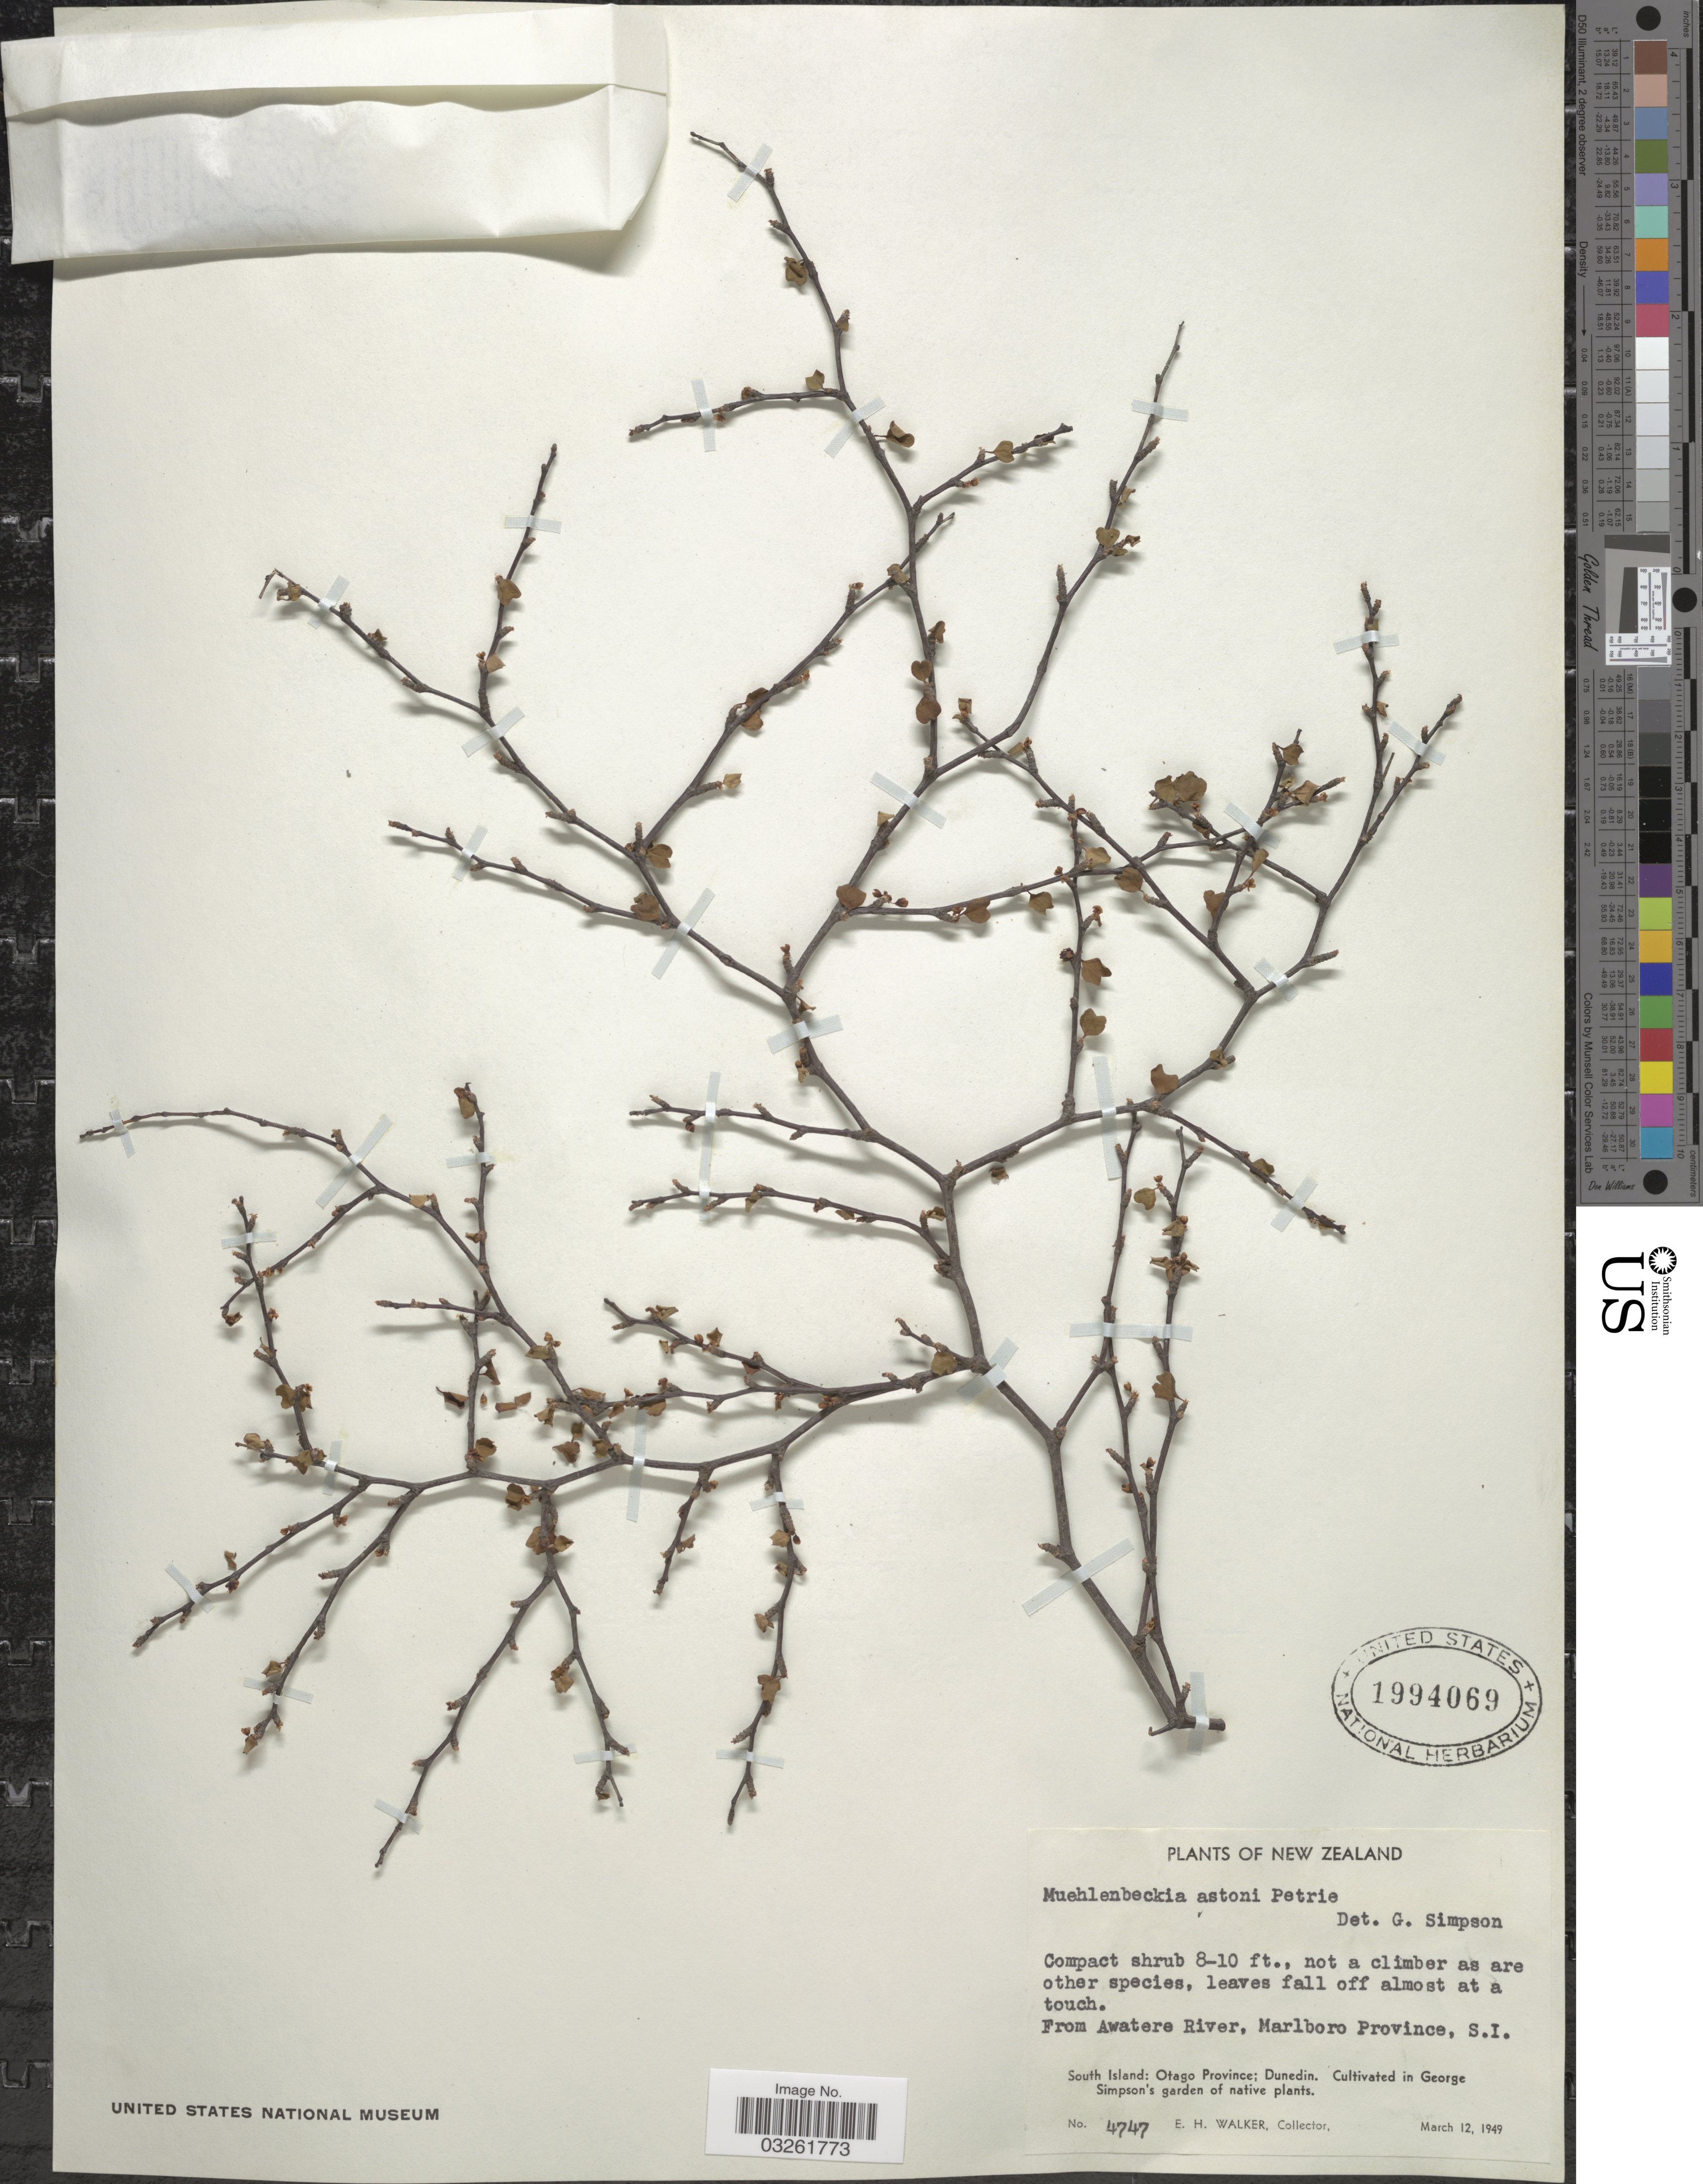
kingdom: Plantae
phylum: Tracheophyta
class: Magnoliopsida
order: Caryophyllales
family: Polygonaceae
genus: Muehlenbeckia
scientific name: Muehlenbeckia astonii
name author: Petrie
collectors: E. H. Walker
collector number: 4747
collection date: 1949-03-12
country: New Zealand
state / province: Otago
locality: South Island: Otago Province; Dunedin. Cultivated in George Simpson's garden of native plants.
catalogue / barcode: US 1994069